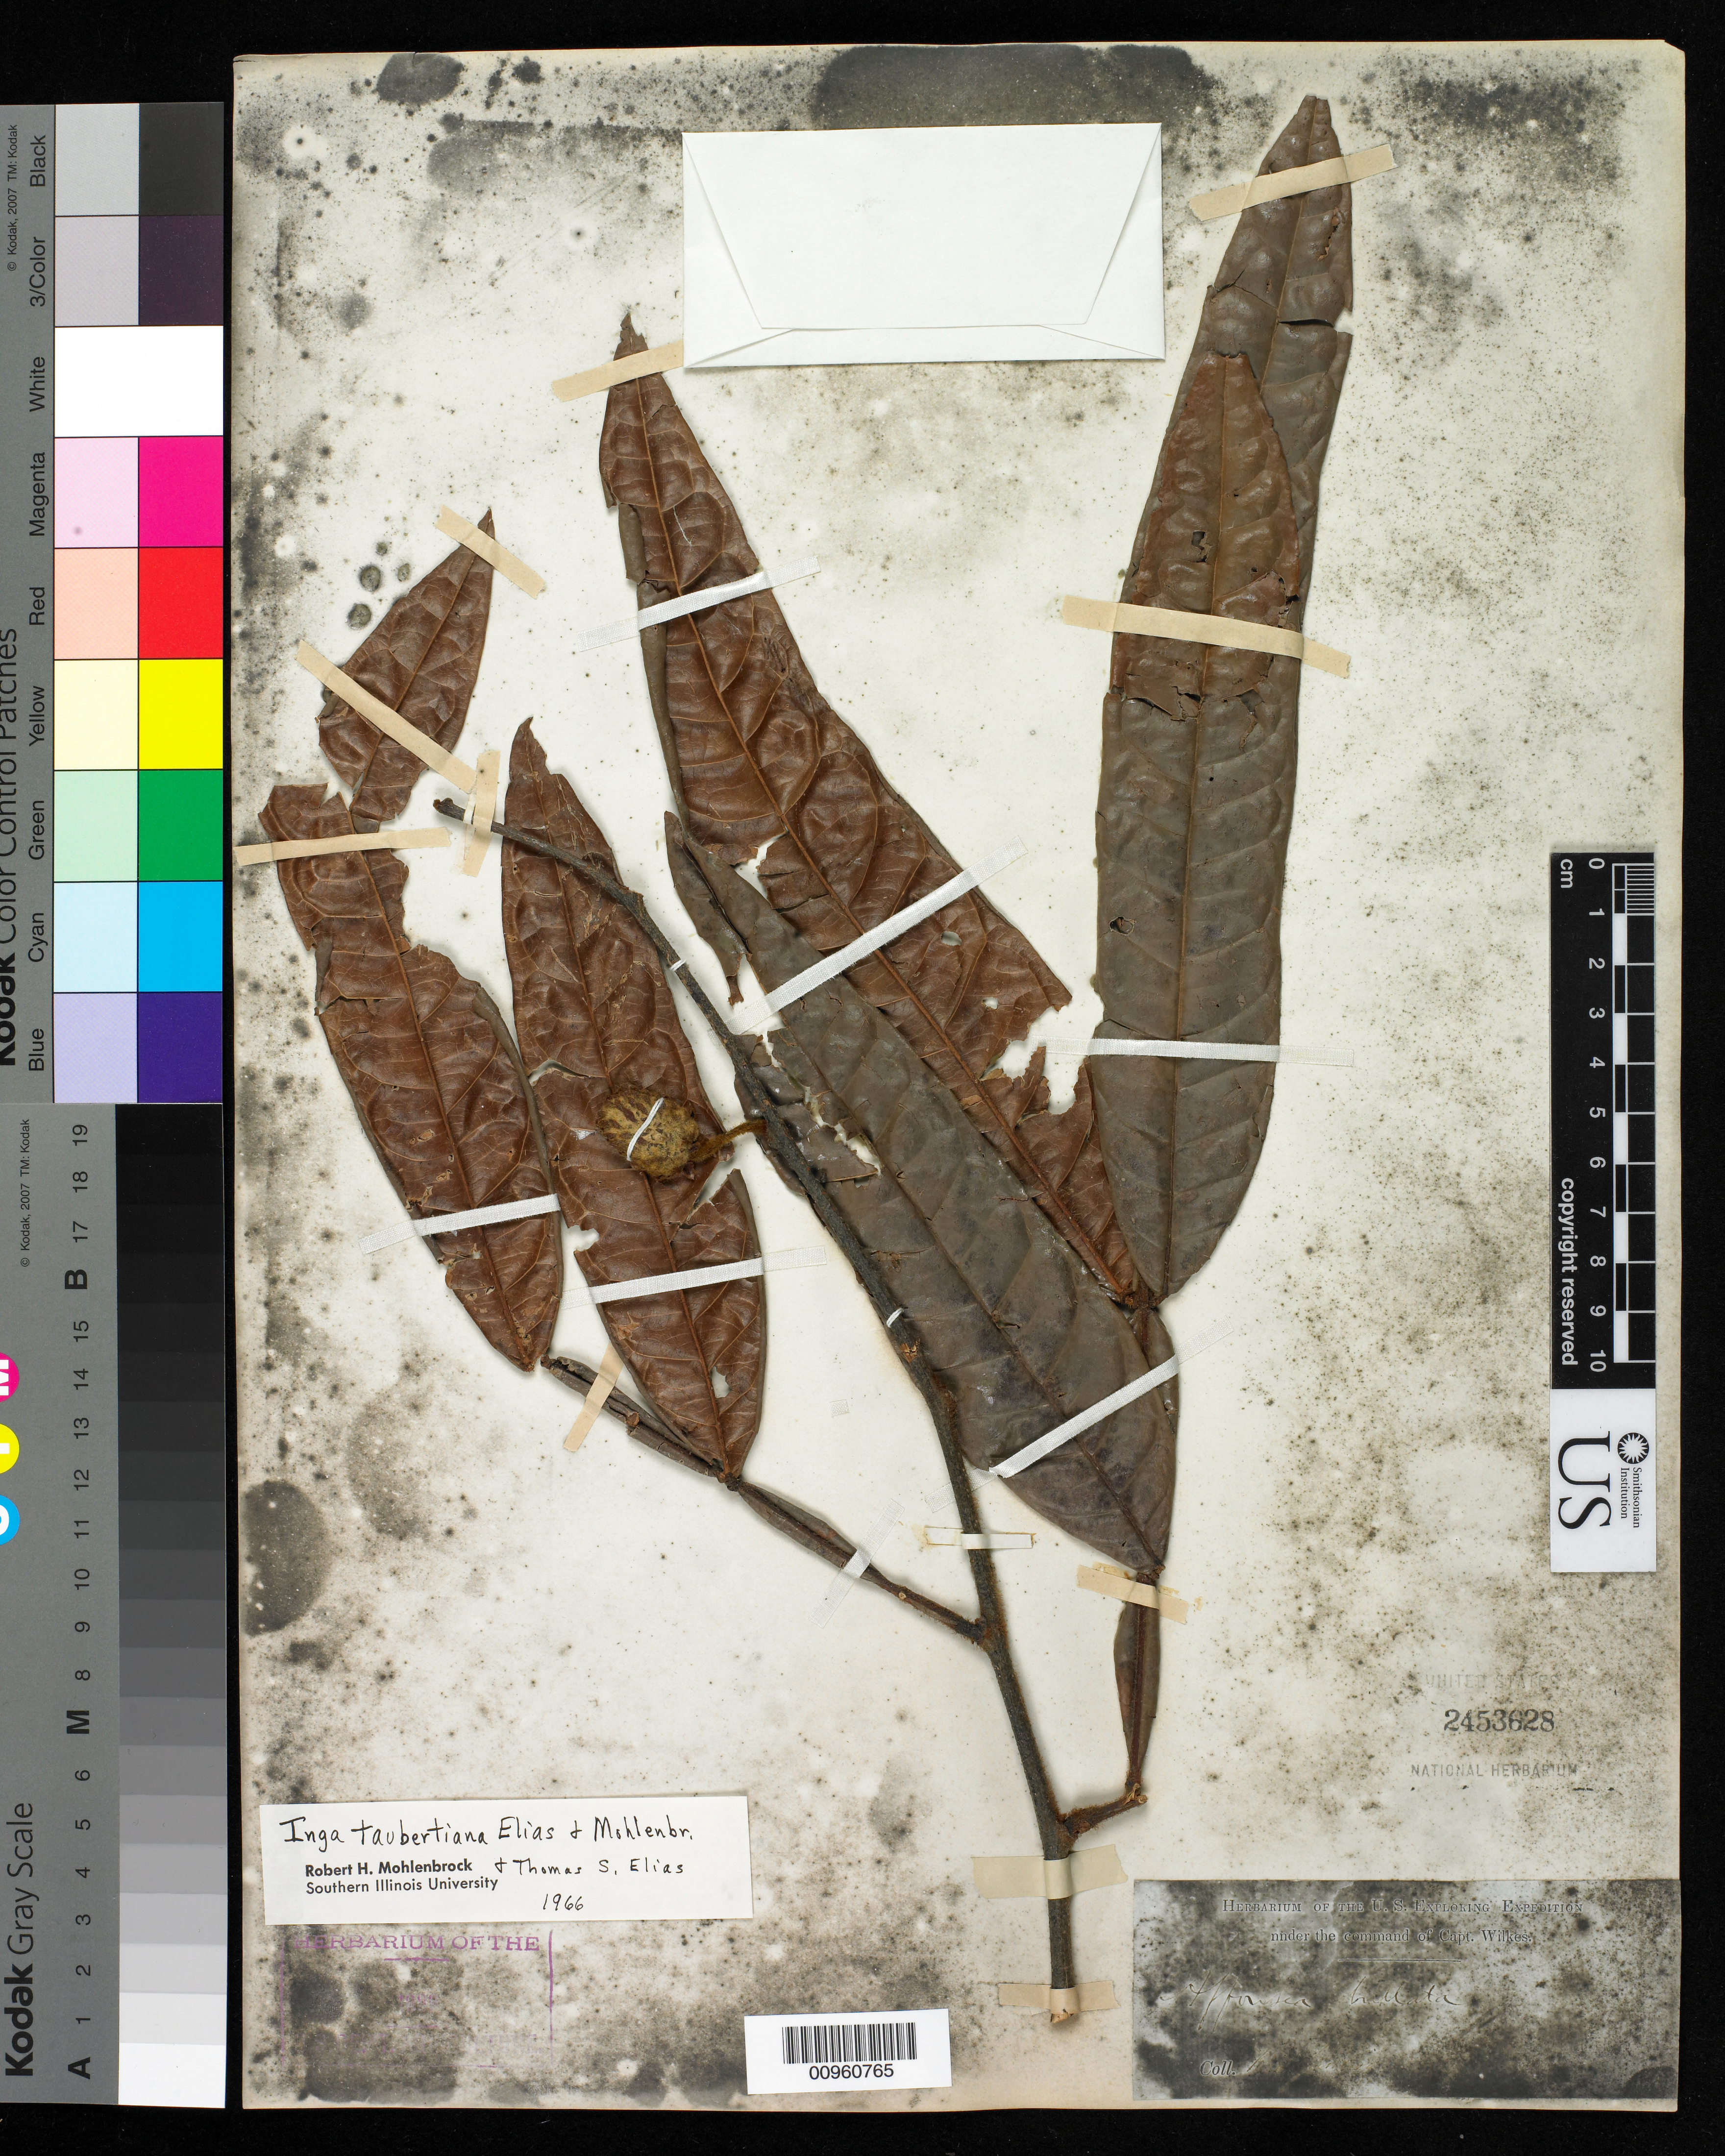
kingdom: Plantae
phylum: Tracheophyta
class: Magnoliopsida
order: Fabales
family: Fabaceae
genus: Inga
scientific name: Inga congesta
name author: T.D. Penn.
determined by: Strong, Mark T., (BOT), Smithsonian Institution - National Museum of Natural History (UNITED STATES)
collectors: Wilkes Explor. Exped.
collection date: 1838/1842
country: Chile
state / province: Valparaíso (V)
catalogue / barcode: US 2453628